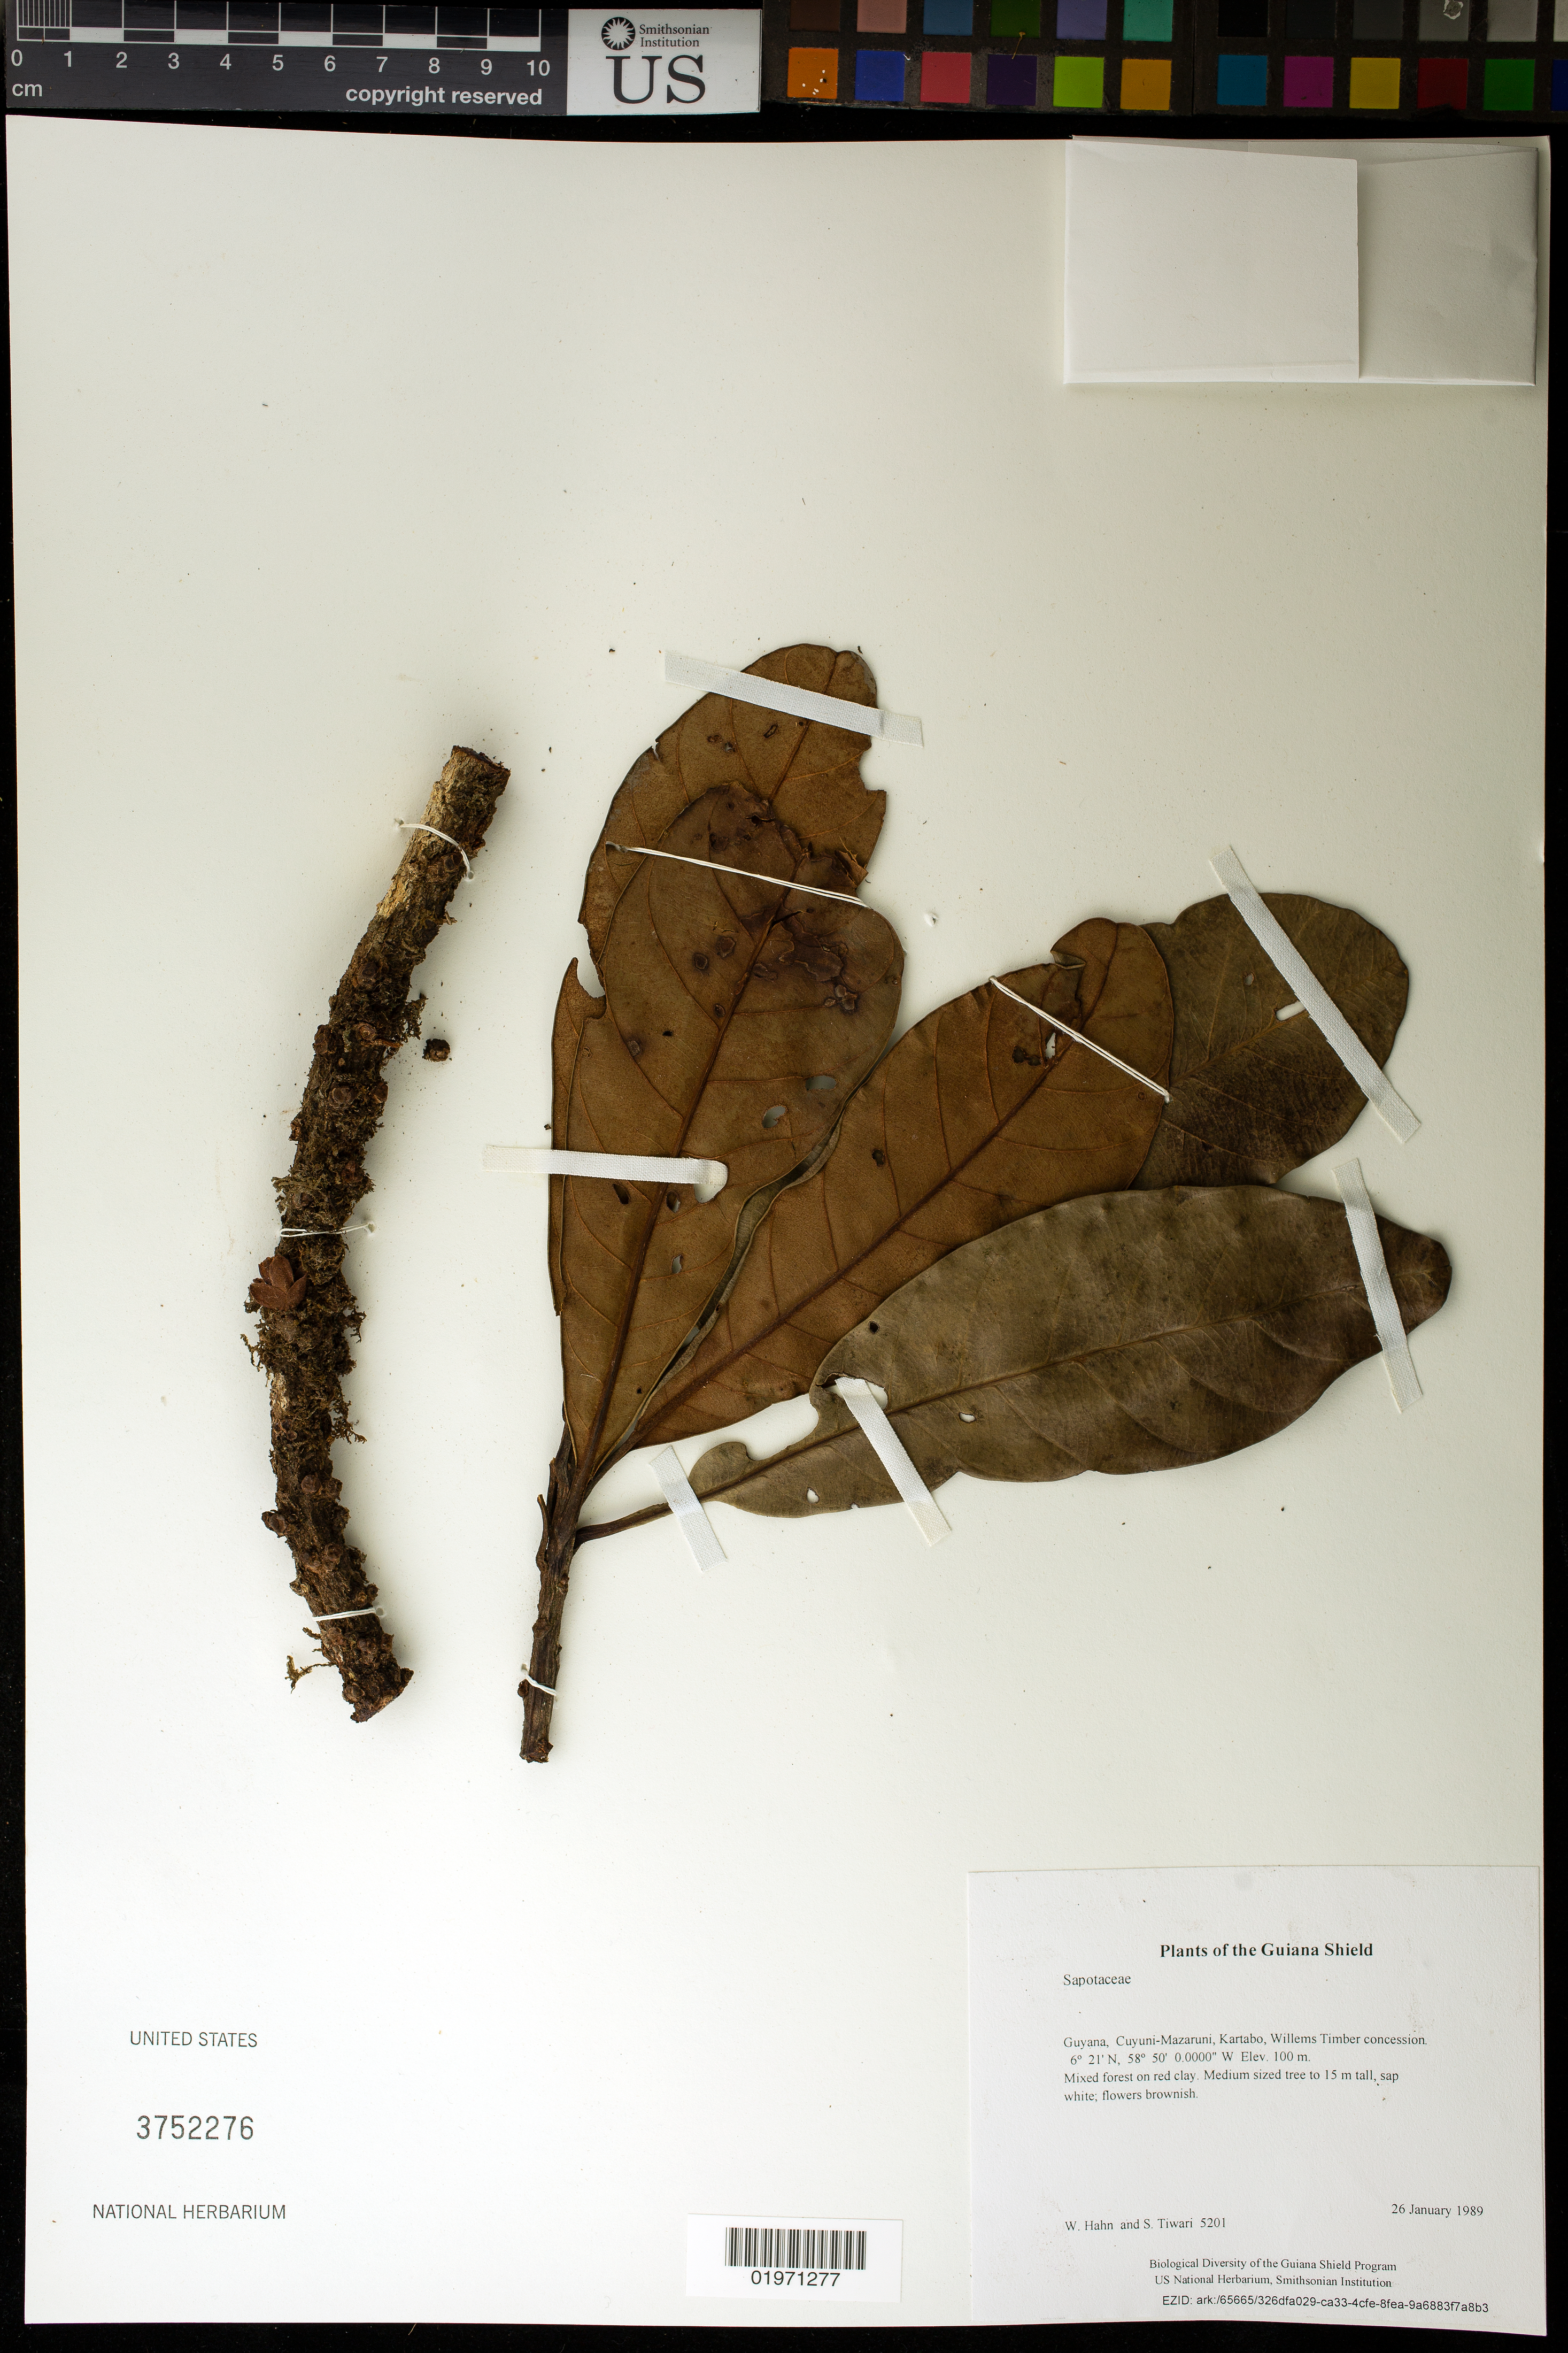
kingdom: Plantae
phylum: Tracheophyta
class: Magnoliopsida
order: Ericales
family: Sapotaceae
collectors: W. Hahn & S. Tiwari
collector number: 5201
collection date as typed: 26 January 1989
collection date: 1989-01-26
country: Guyana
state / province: Cuyuni-Mazaruni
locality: Kartabo, Willems Timber concession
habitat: Mixed forest on red clay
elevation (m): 100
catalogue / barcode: US 3752276